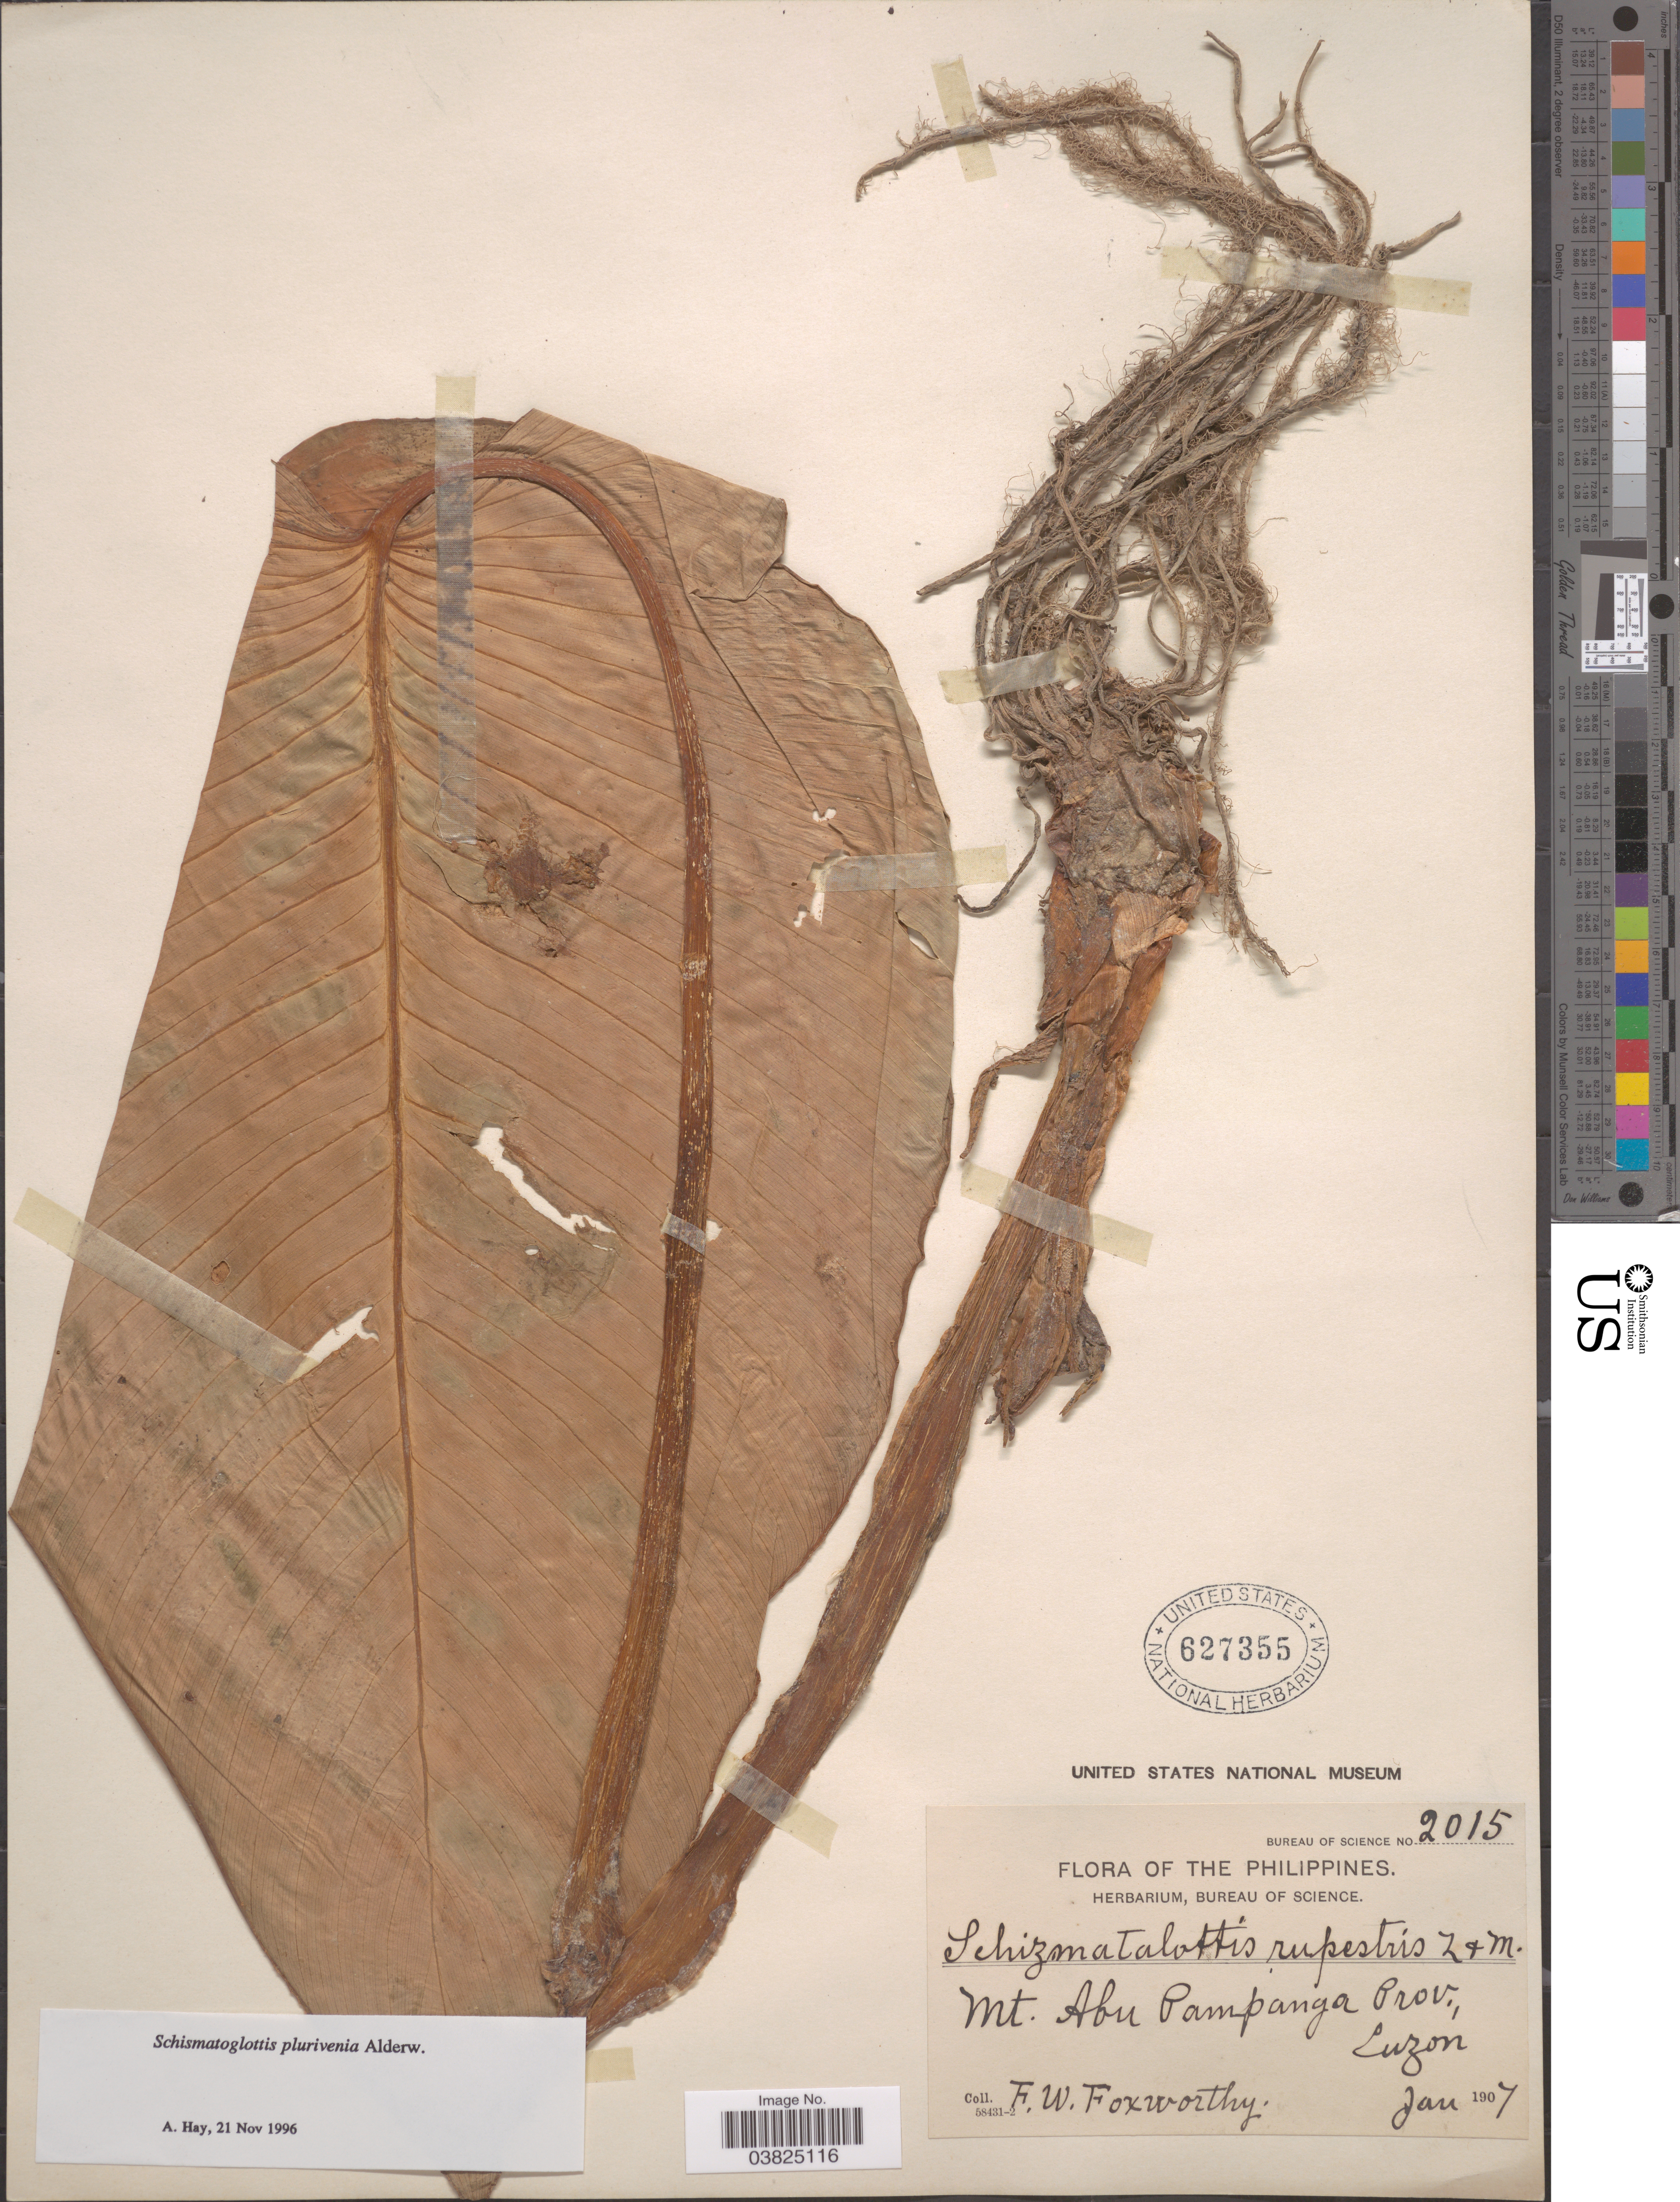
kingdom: Plantae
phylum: Tracheophyta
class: Liliopsida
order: Alismatales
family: Araceae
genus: Schismatoglottis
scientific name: Schismatoglottis plurivenia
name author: Alderw.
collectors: F. W. Foxworthy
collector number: Bureau of Science 2015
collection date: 1907-01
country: Philippines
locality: Mt. Abu Pampanga Prov., Luzon.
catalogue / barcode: US 627355